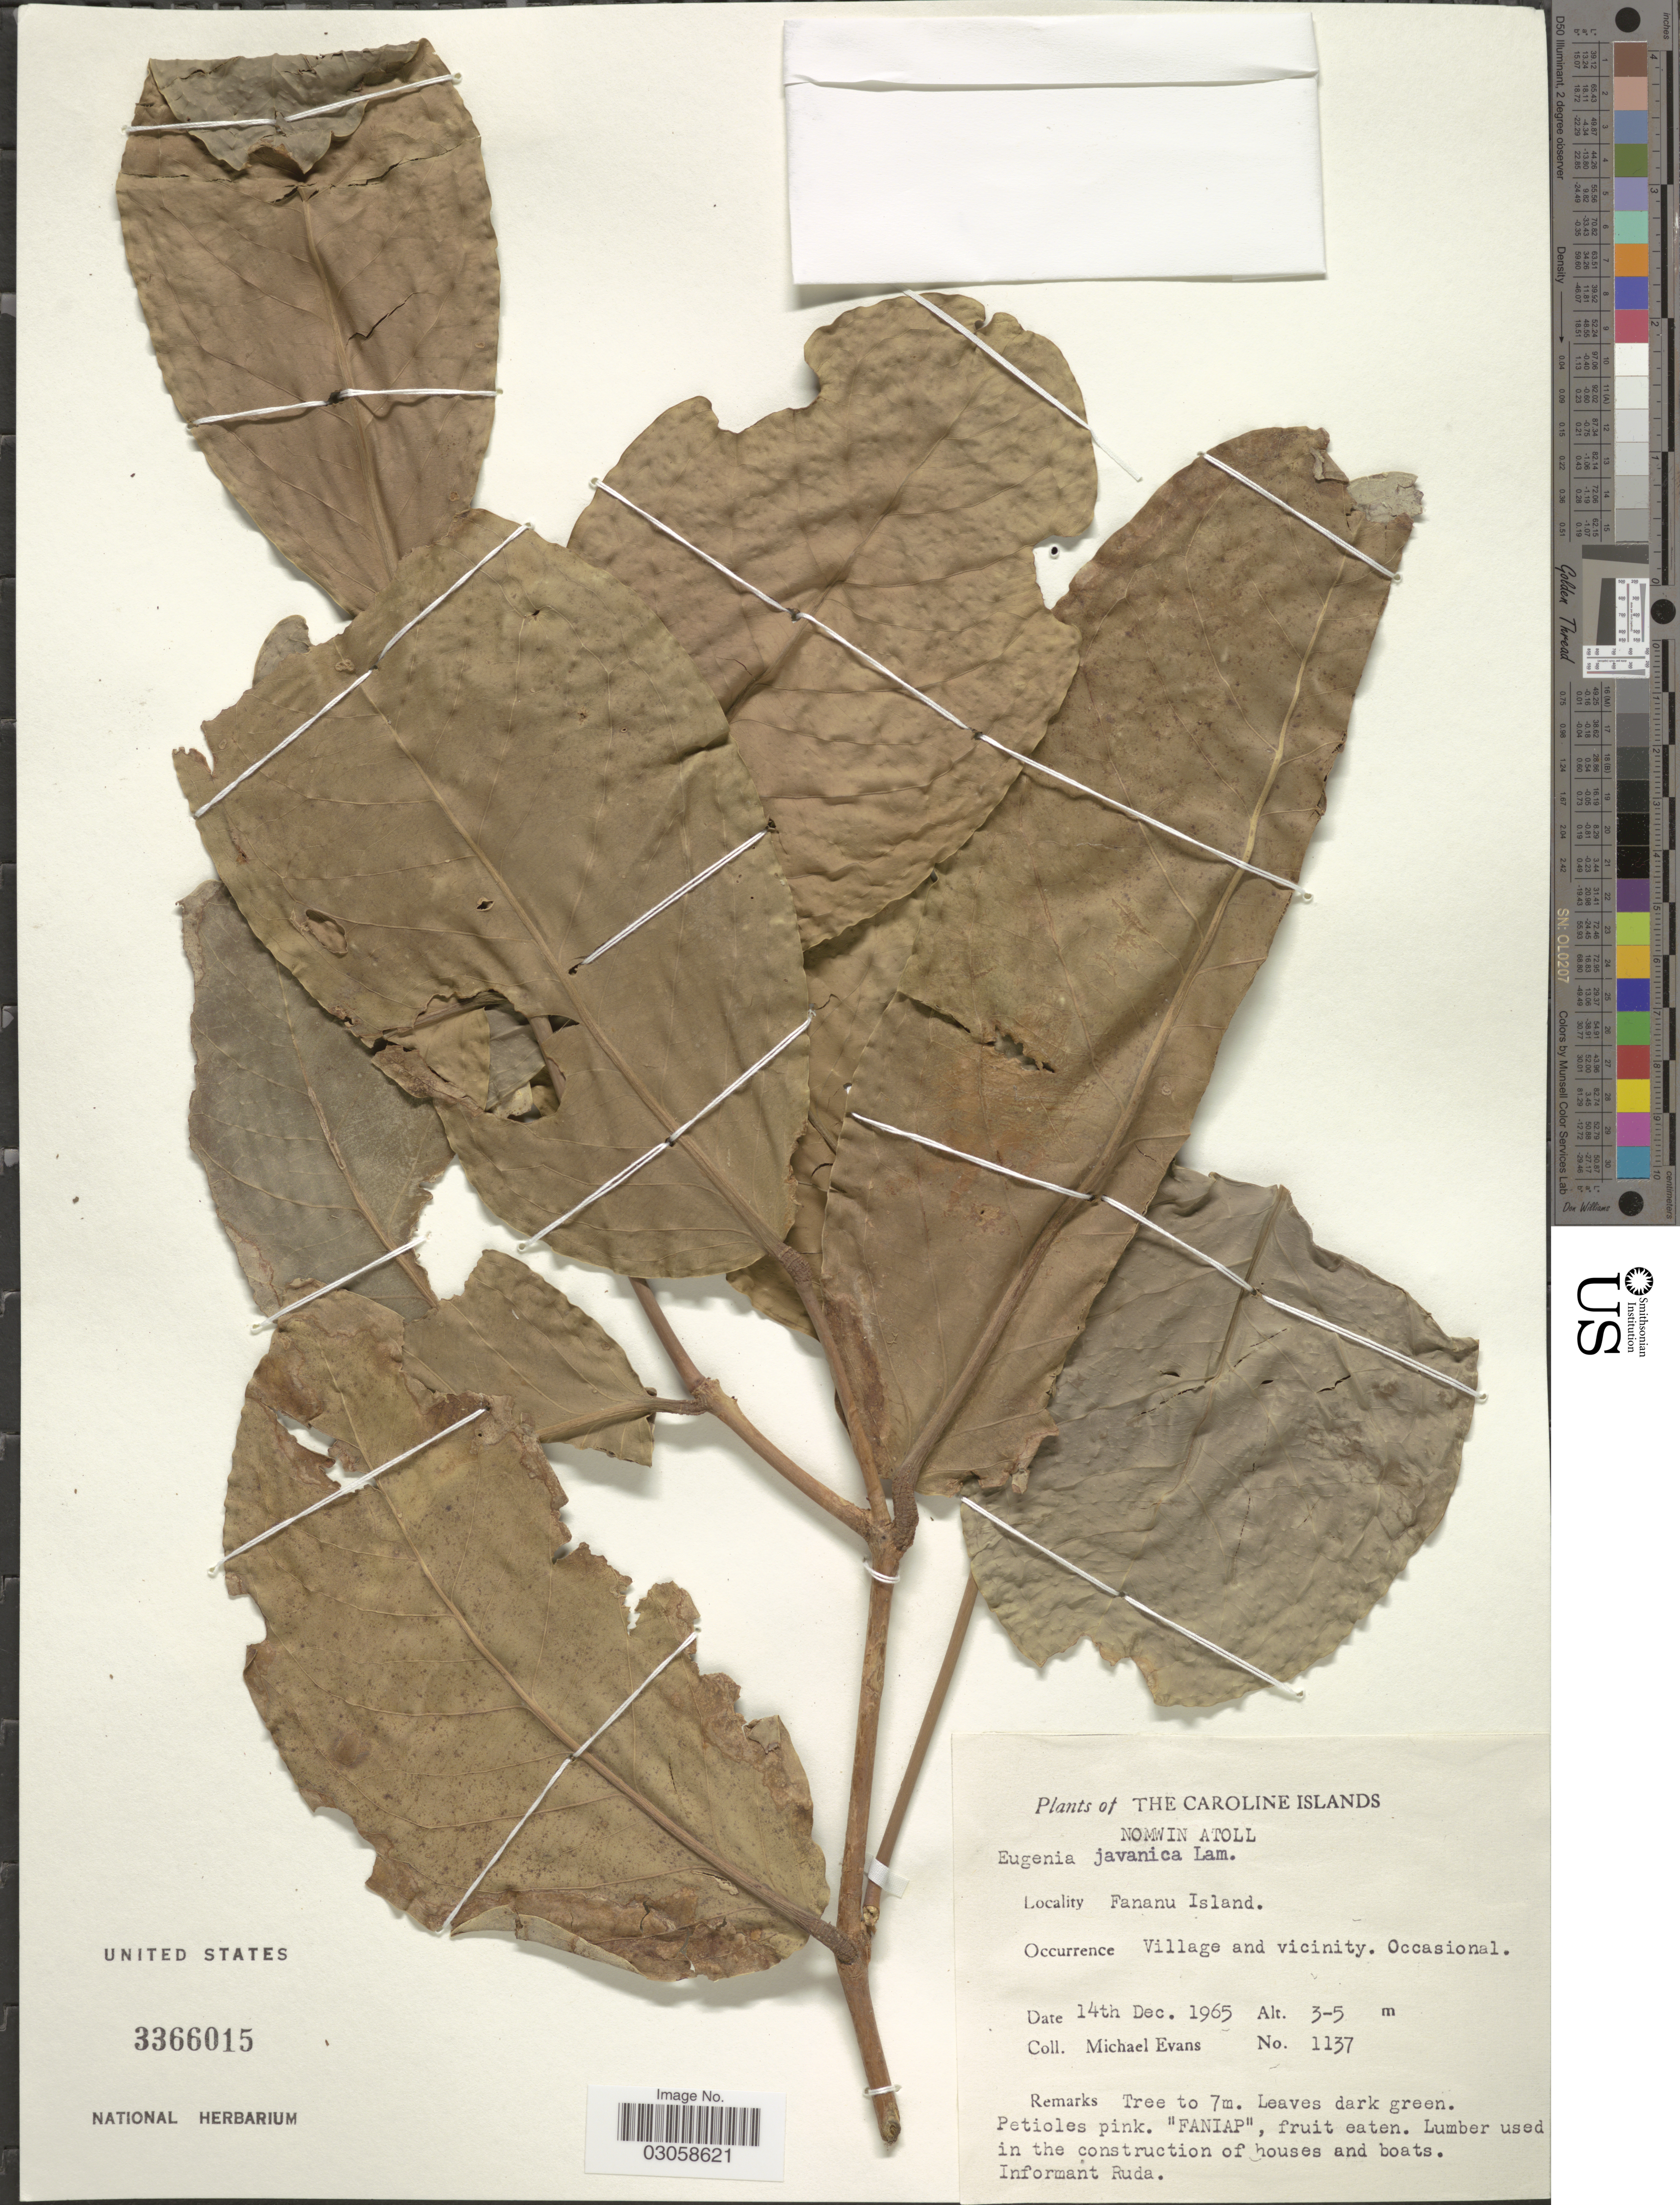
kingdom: Plantae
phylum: Tracheophyta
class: Magnoliopsida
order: Myrtales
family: Myrtaceae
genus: Syzygium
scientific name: Syzygium samarangense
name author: (Blume) Merr. & L.M. Perry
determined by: Strong, Mark T., (BOT), Smithsonian Institution - National Museum of Natural History (UNITED STATES)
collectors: M. Evans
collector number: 1137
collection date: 1965-12-14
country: Micronesia, Federated States of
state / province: Truk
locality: Caroline Islands. Nomwin Atoll. Fananu Island. Village and vicinity.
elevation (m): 3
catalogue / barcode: US 3366015